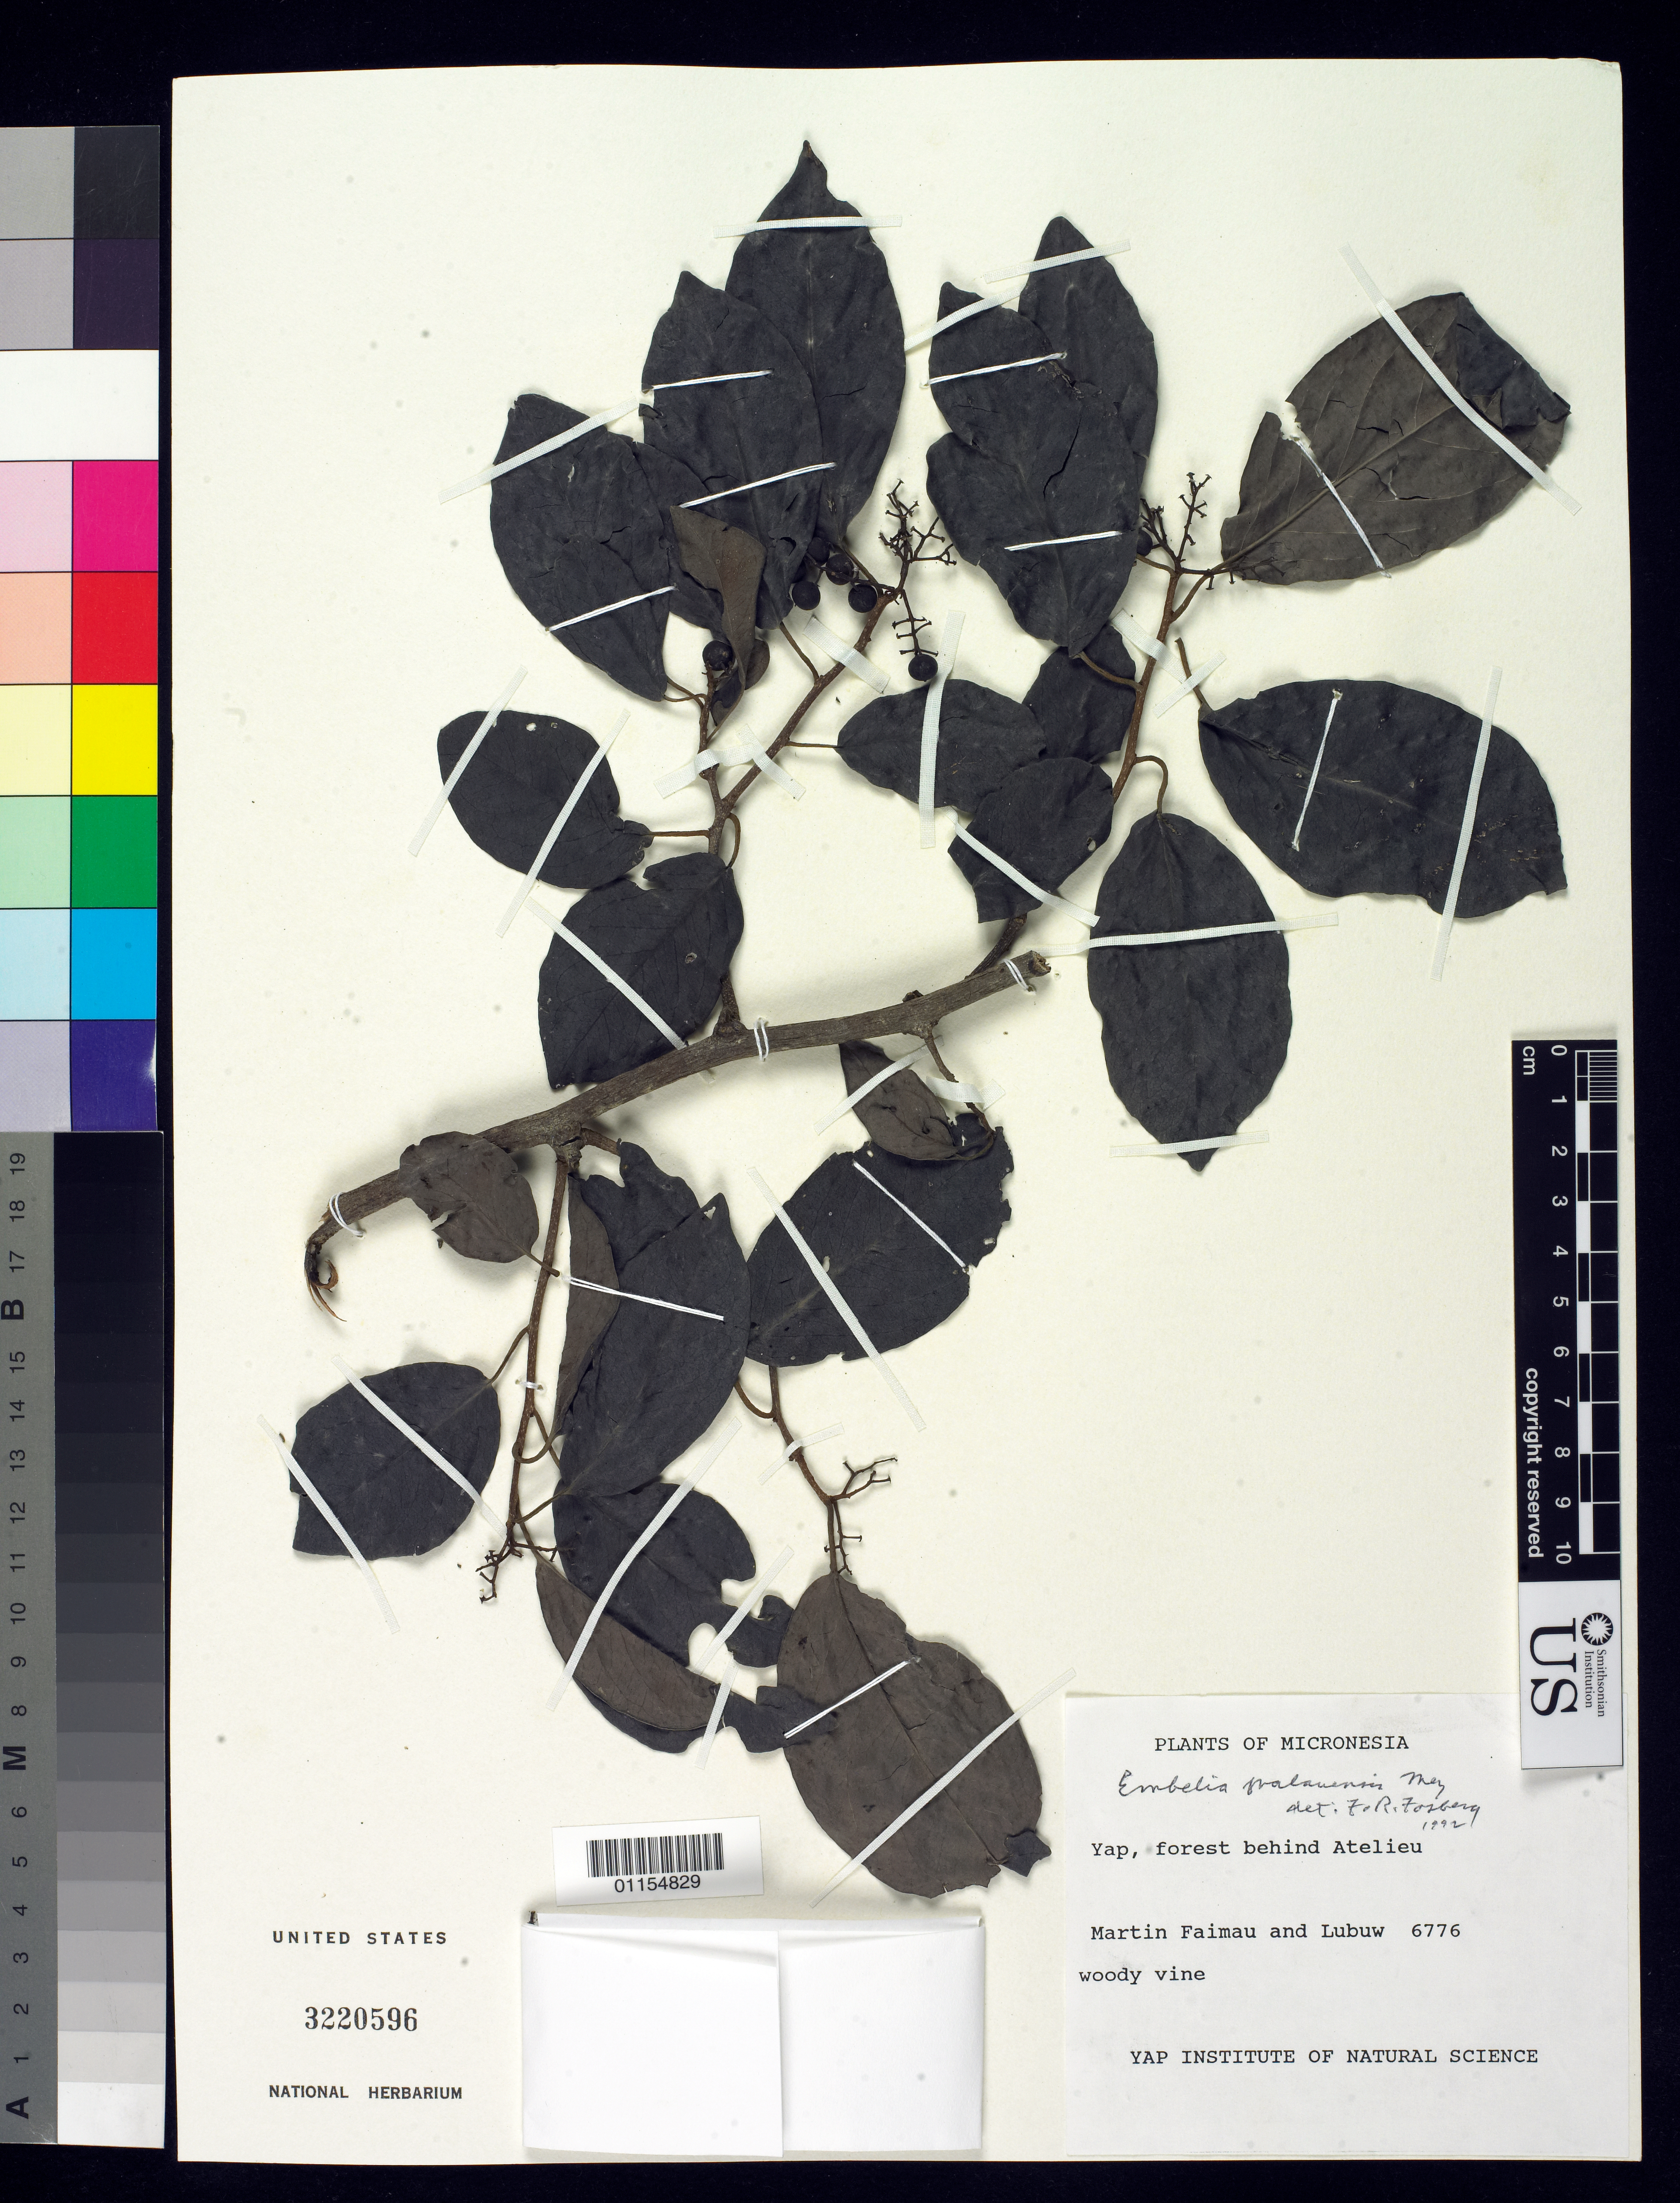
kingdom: Plantae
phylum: Tracheophyta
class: Magnoliopsida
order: Ericales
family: Primulaceae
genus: Embelia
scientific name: Embelia palauensis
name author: Mez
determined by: Fosberg, F. R.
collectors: M. Faimau & Lubuw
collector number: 6776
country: Micronesia, Federated States of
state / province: Yap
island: Yap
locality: Behind Atelieu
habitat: Forest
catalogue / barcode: US 3220596